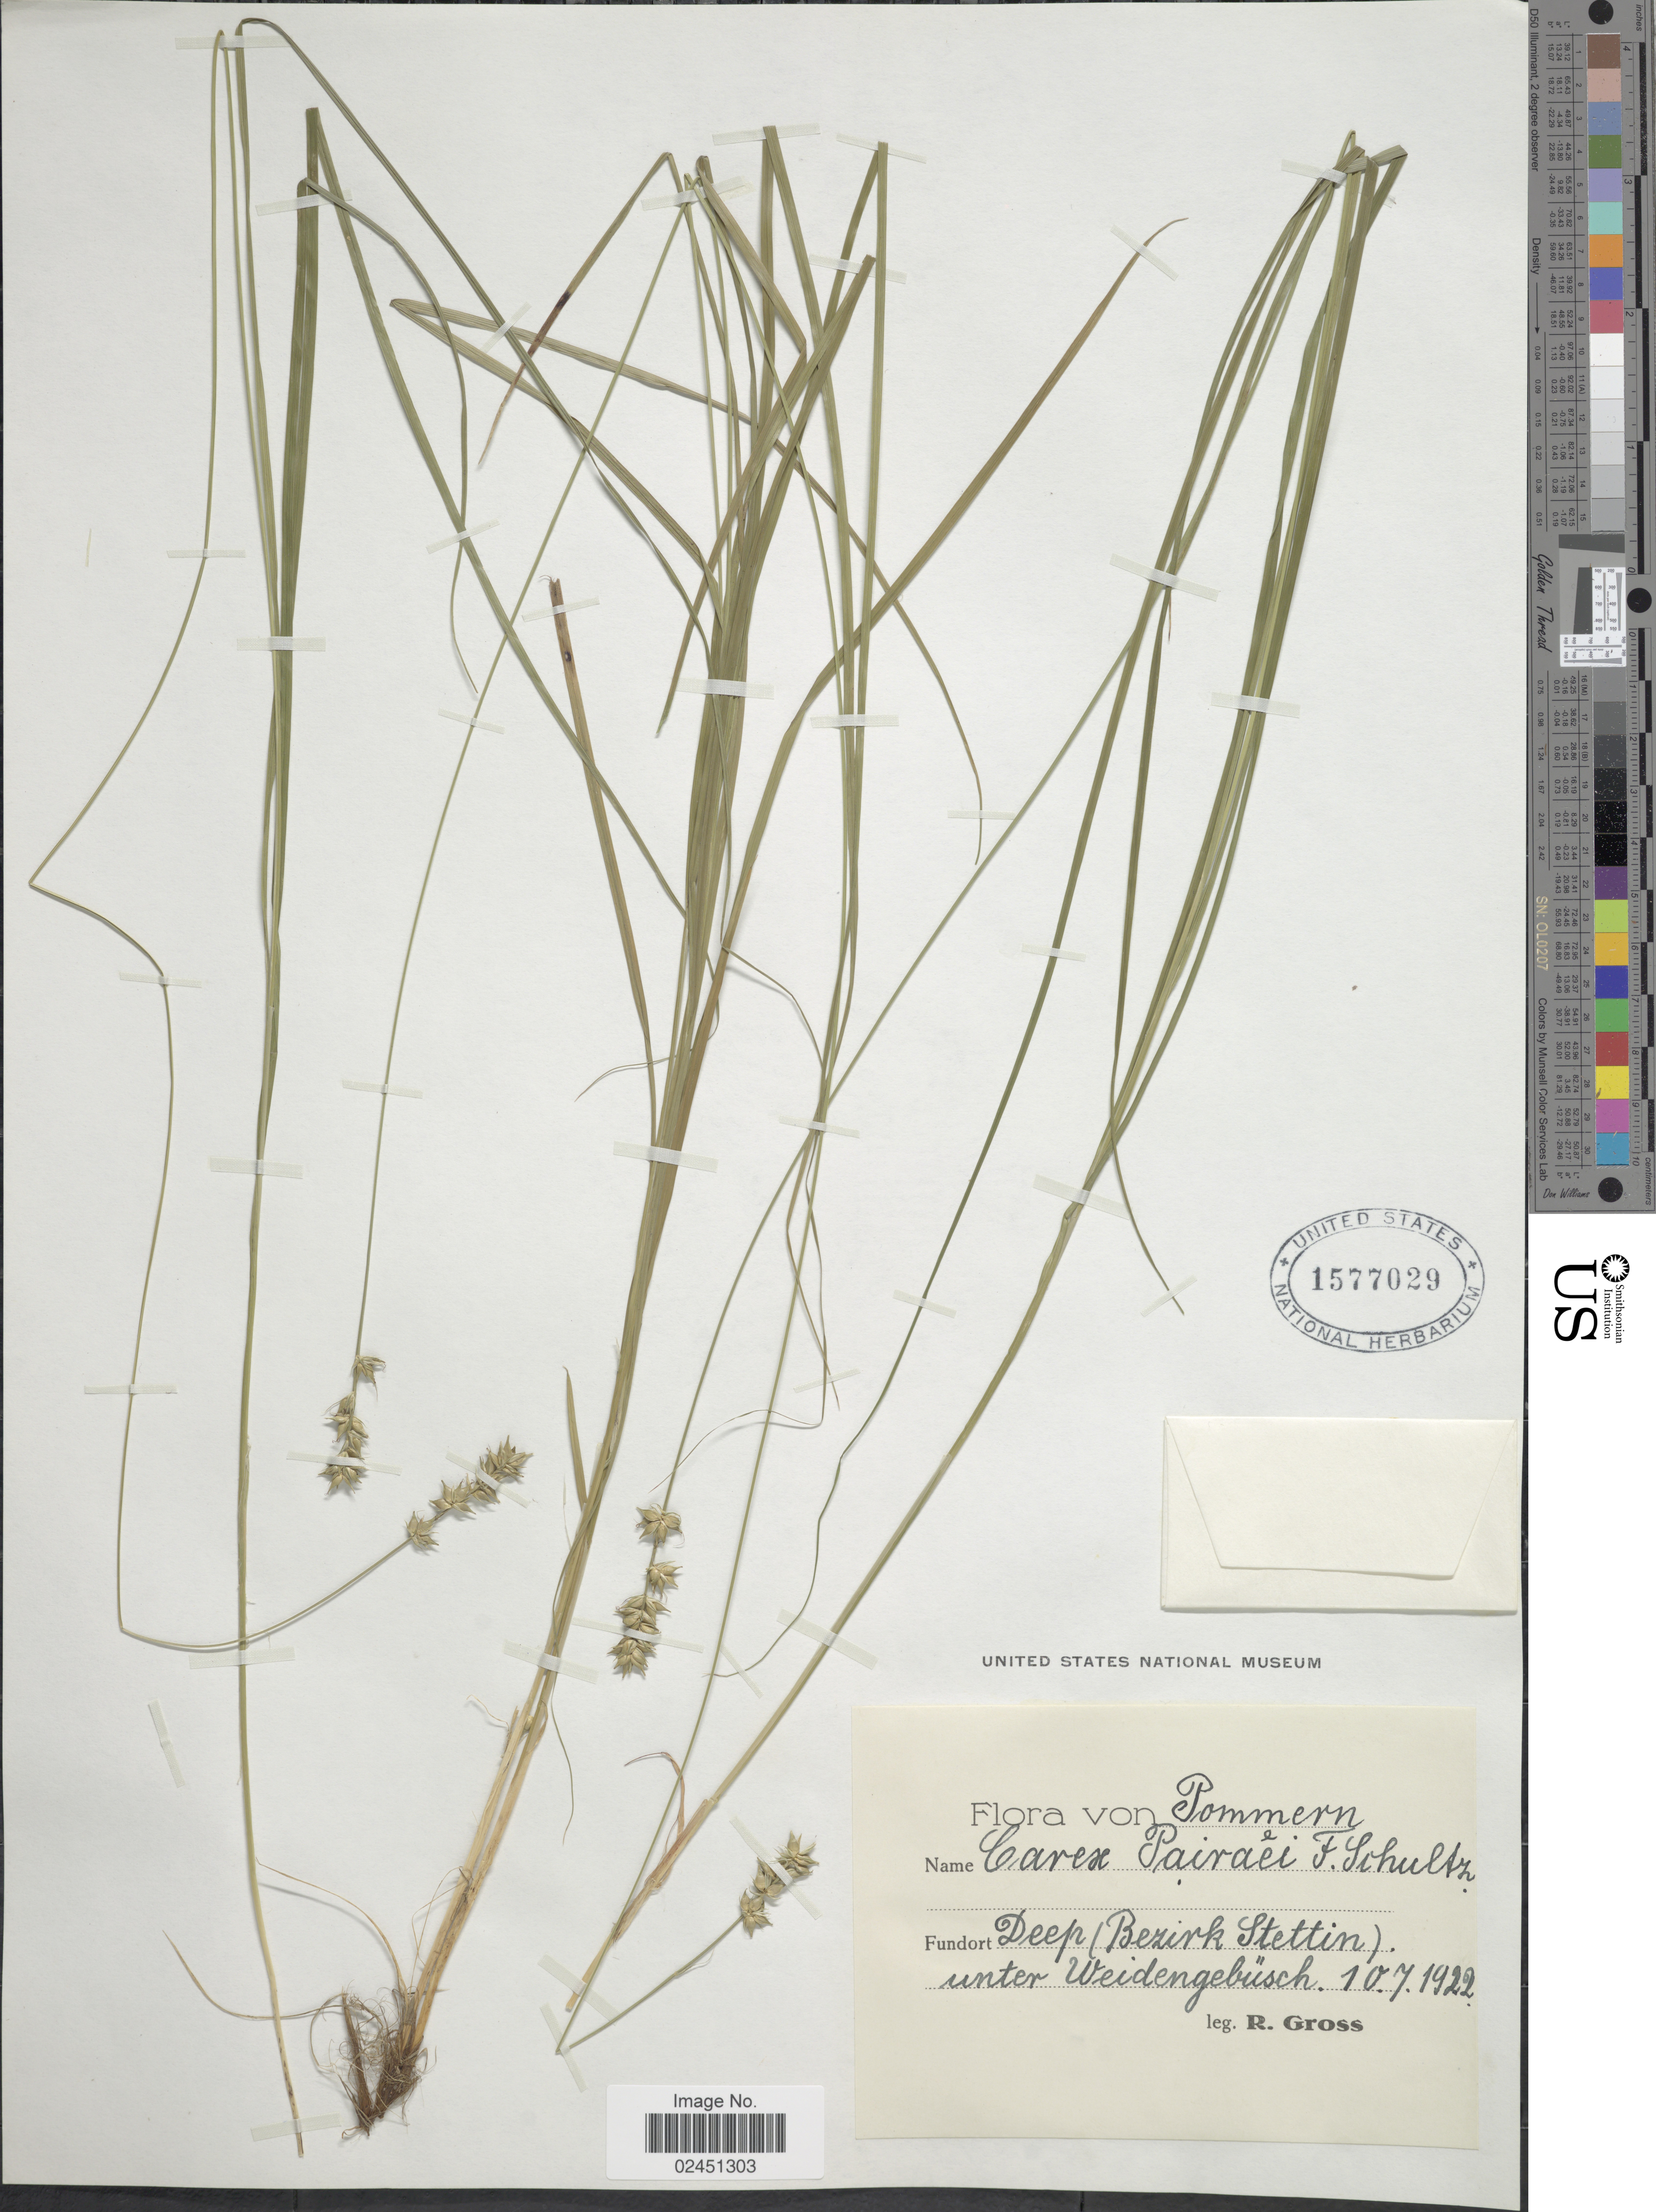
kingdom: Plantae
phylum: Tracheophyta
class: Liliopsida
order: Poales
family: Cyperaceae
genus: Carex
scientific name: Carex pairae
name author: F.W. Schultz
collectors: R. Gross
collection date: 1922-07-10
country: Poland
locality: Pommern, Deep (Bezirk Stettin), unter Weidengebusch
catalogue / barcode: US 1577029